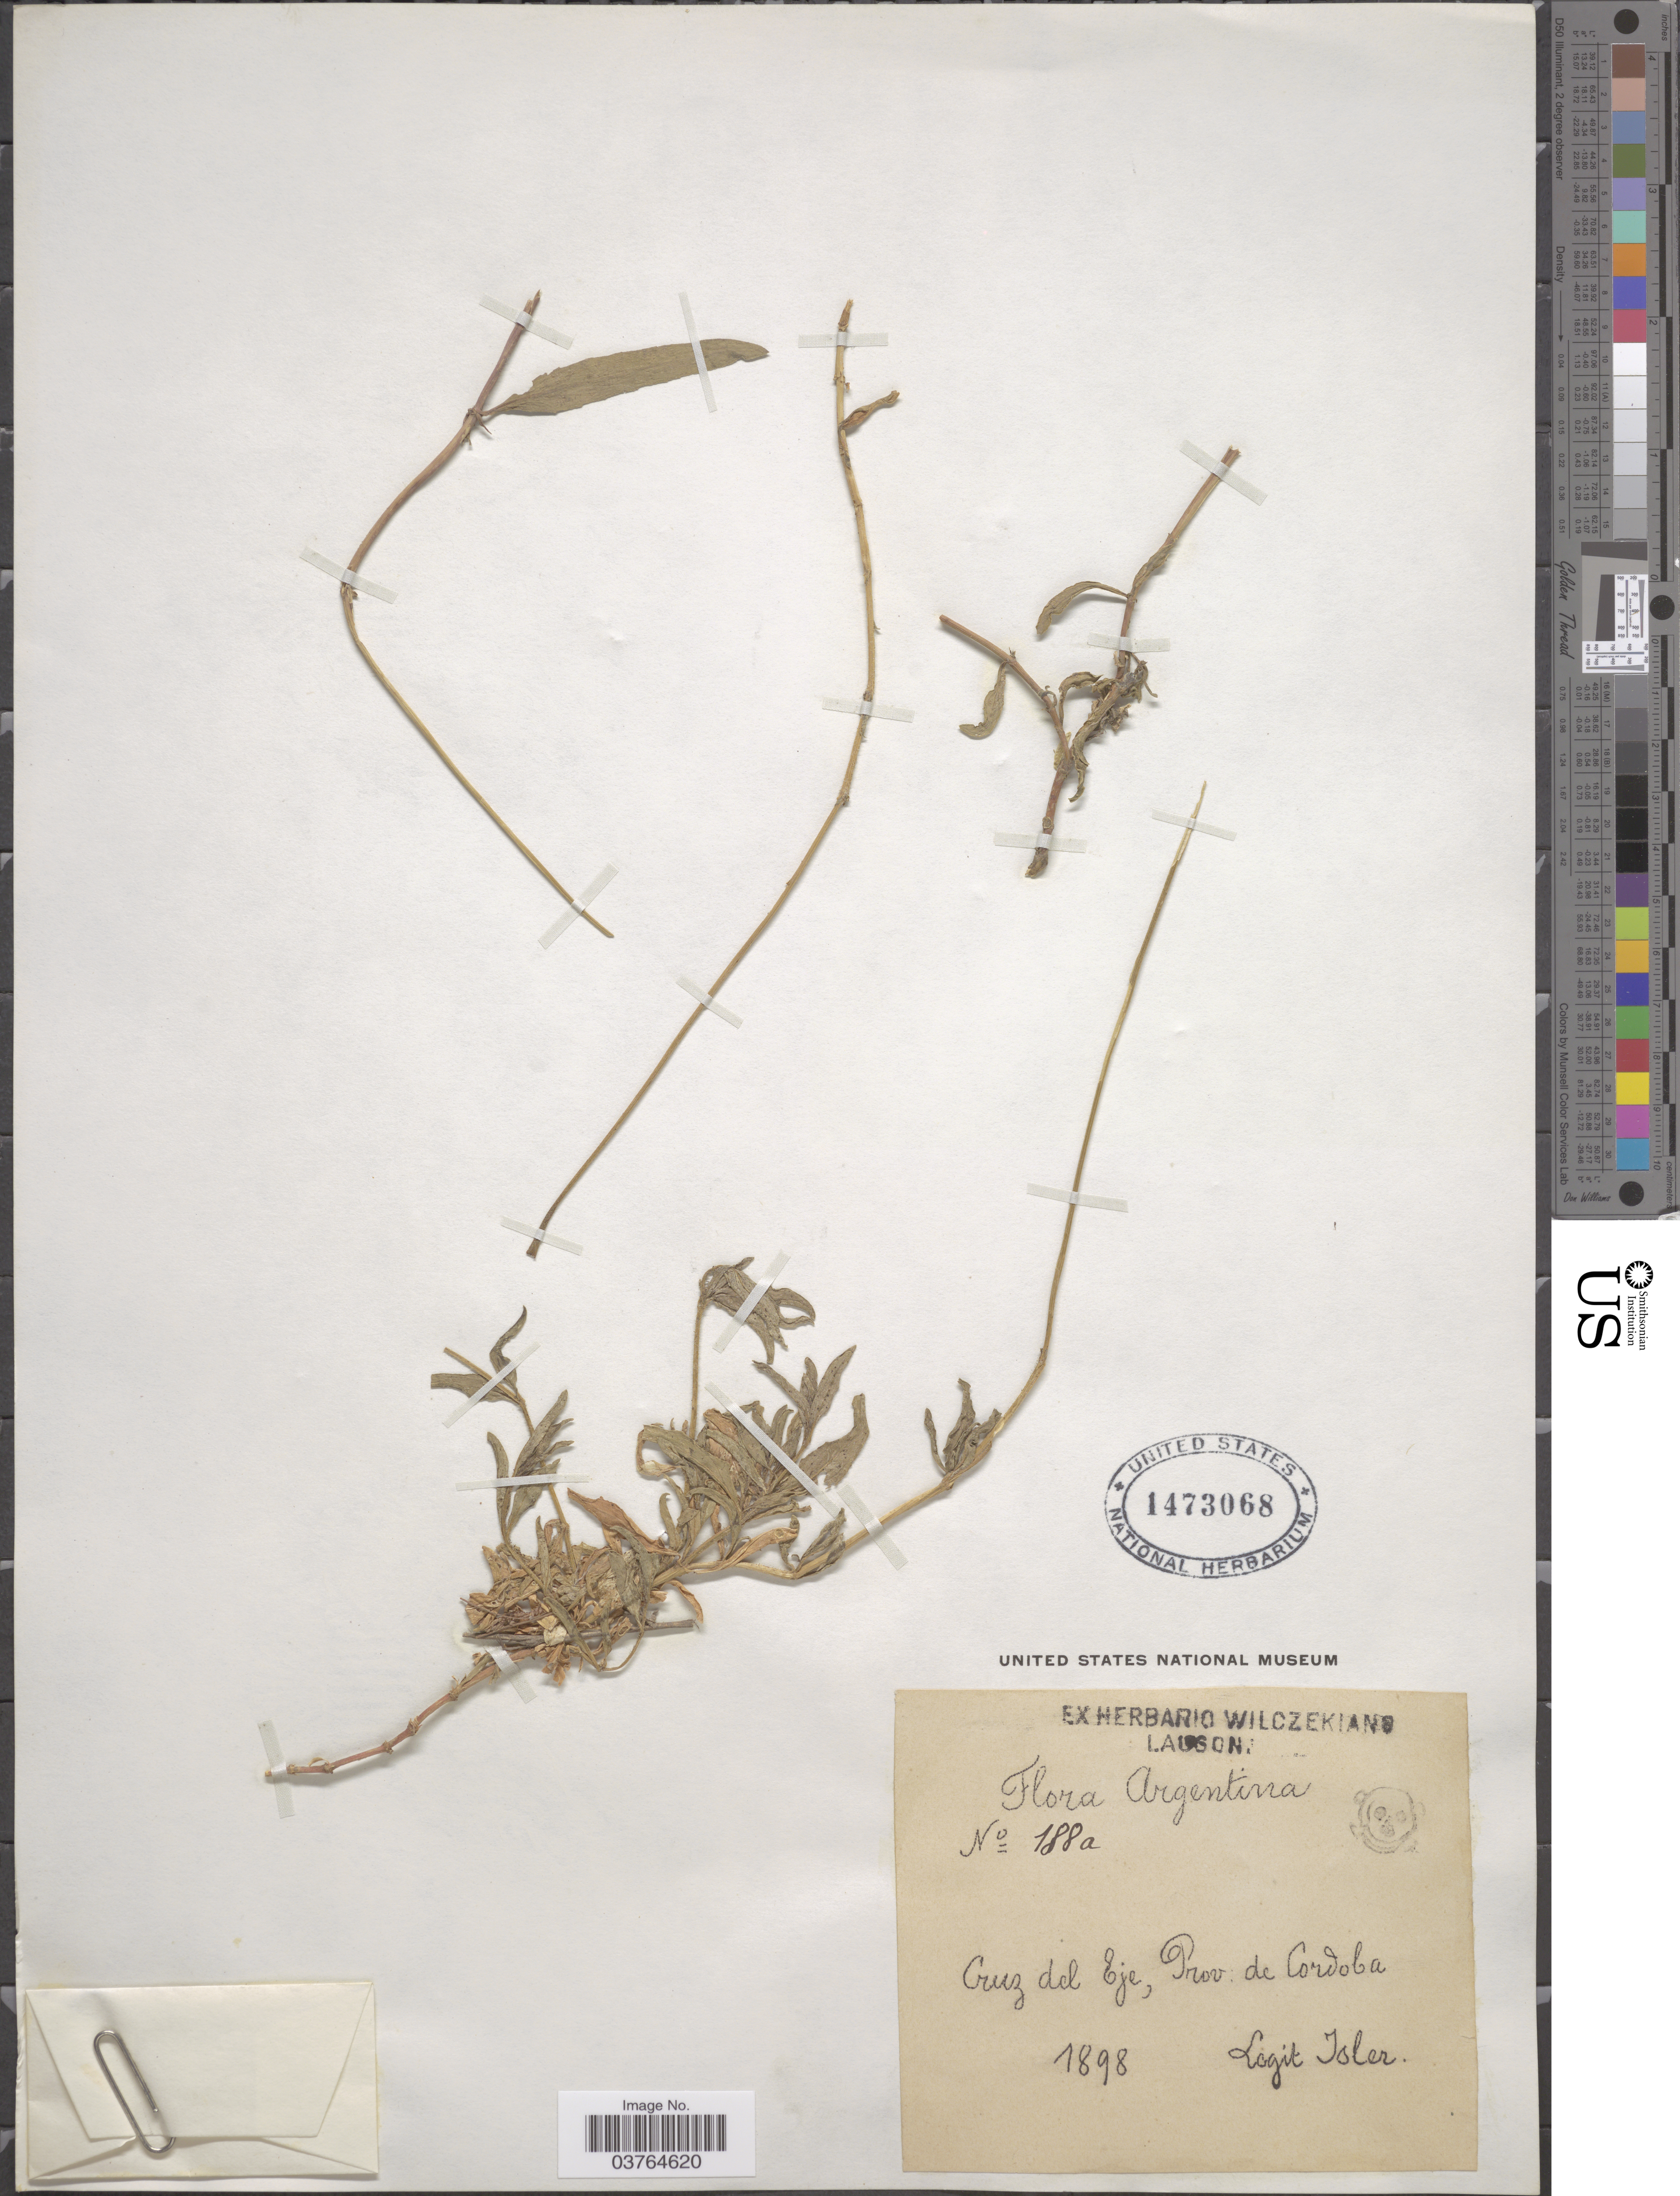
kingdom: Plantae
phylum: Tracheophyta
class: Magnoliopsida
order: Brassicales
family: Brassicaceae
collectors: -. Isler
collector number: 188a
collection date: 1898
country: Argentina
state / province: Cordoba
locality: Cruz del Eje.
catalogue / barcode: US 1473068